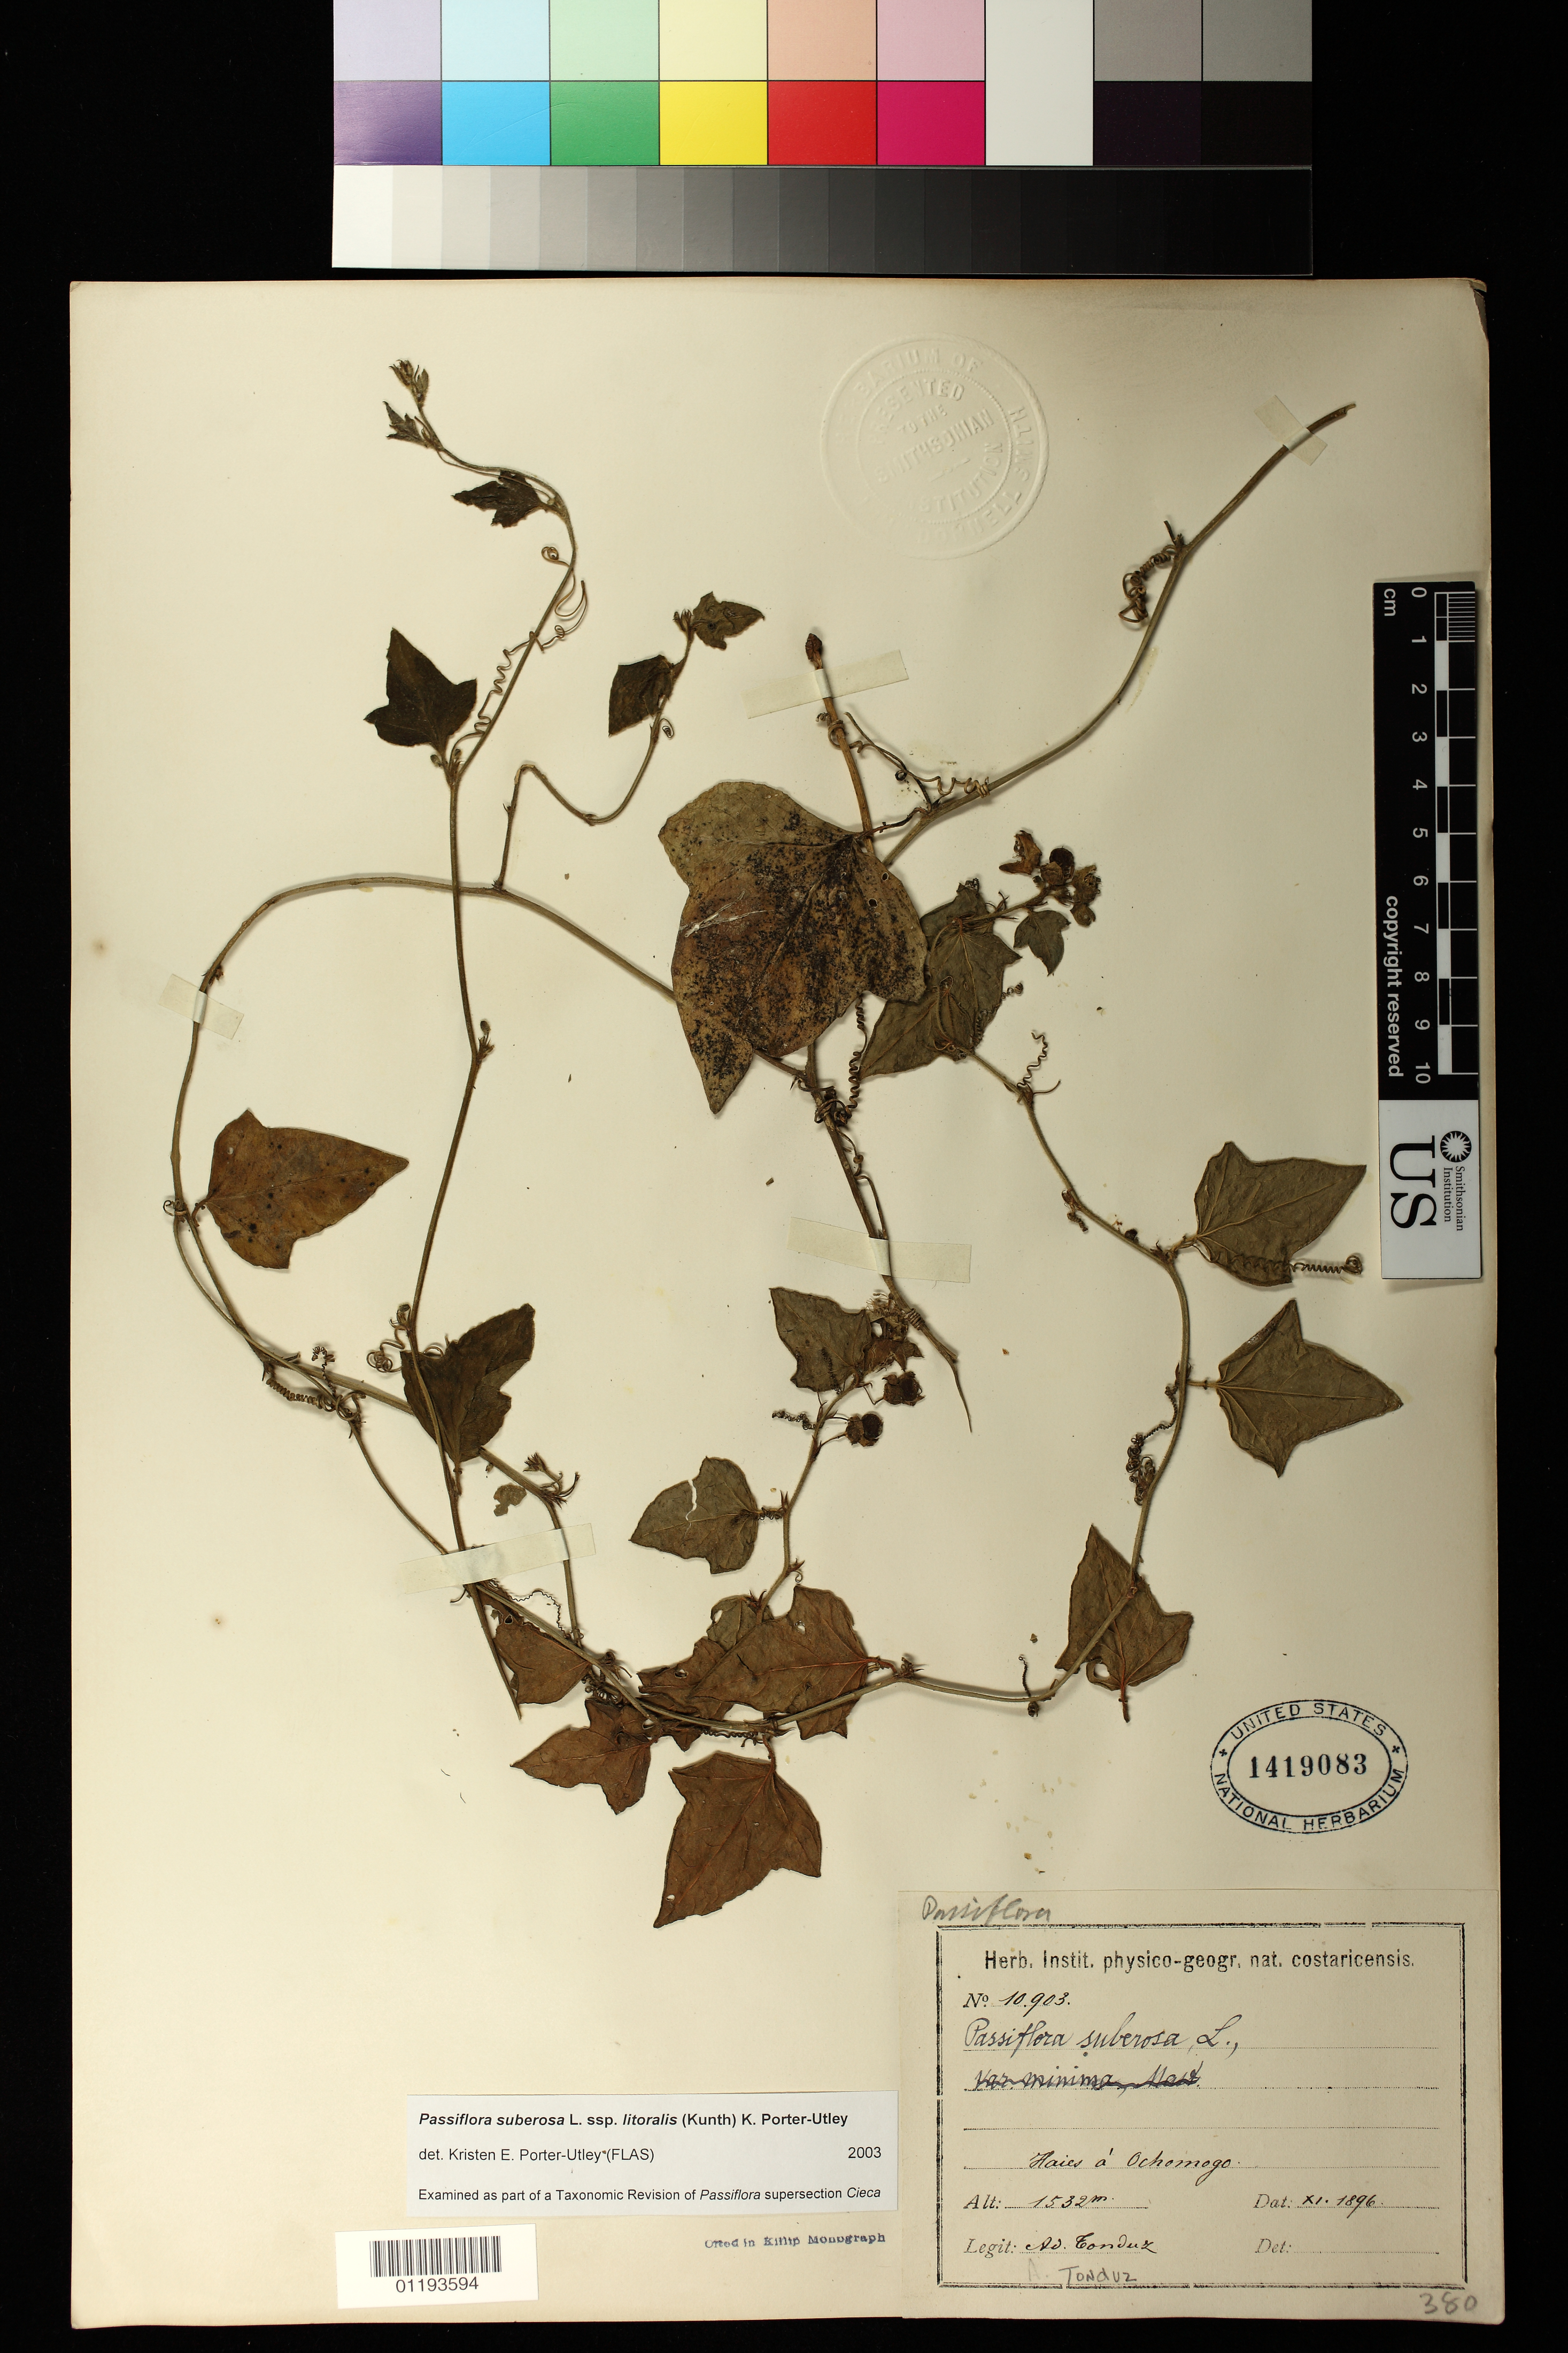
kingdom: Plantae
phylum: Tracheophyta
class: Magnoliopsida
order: Malpighiales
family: Passifloraceae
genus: Passiflora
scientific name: Passiflora suberosa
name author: L.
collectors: A. Tonduz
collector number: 10903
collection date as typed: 1896-11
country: Costa Rica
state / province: Cartago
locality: Haies a Ochomogo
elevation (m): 1532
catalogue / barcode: US 1419083